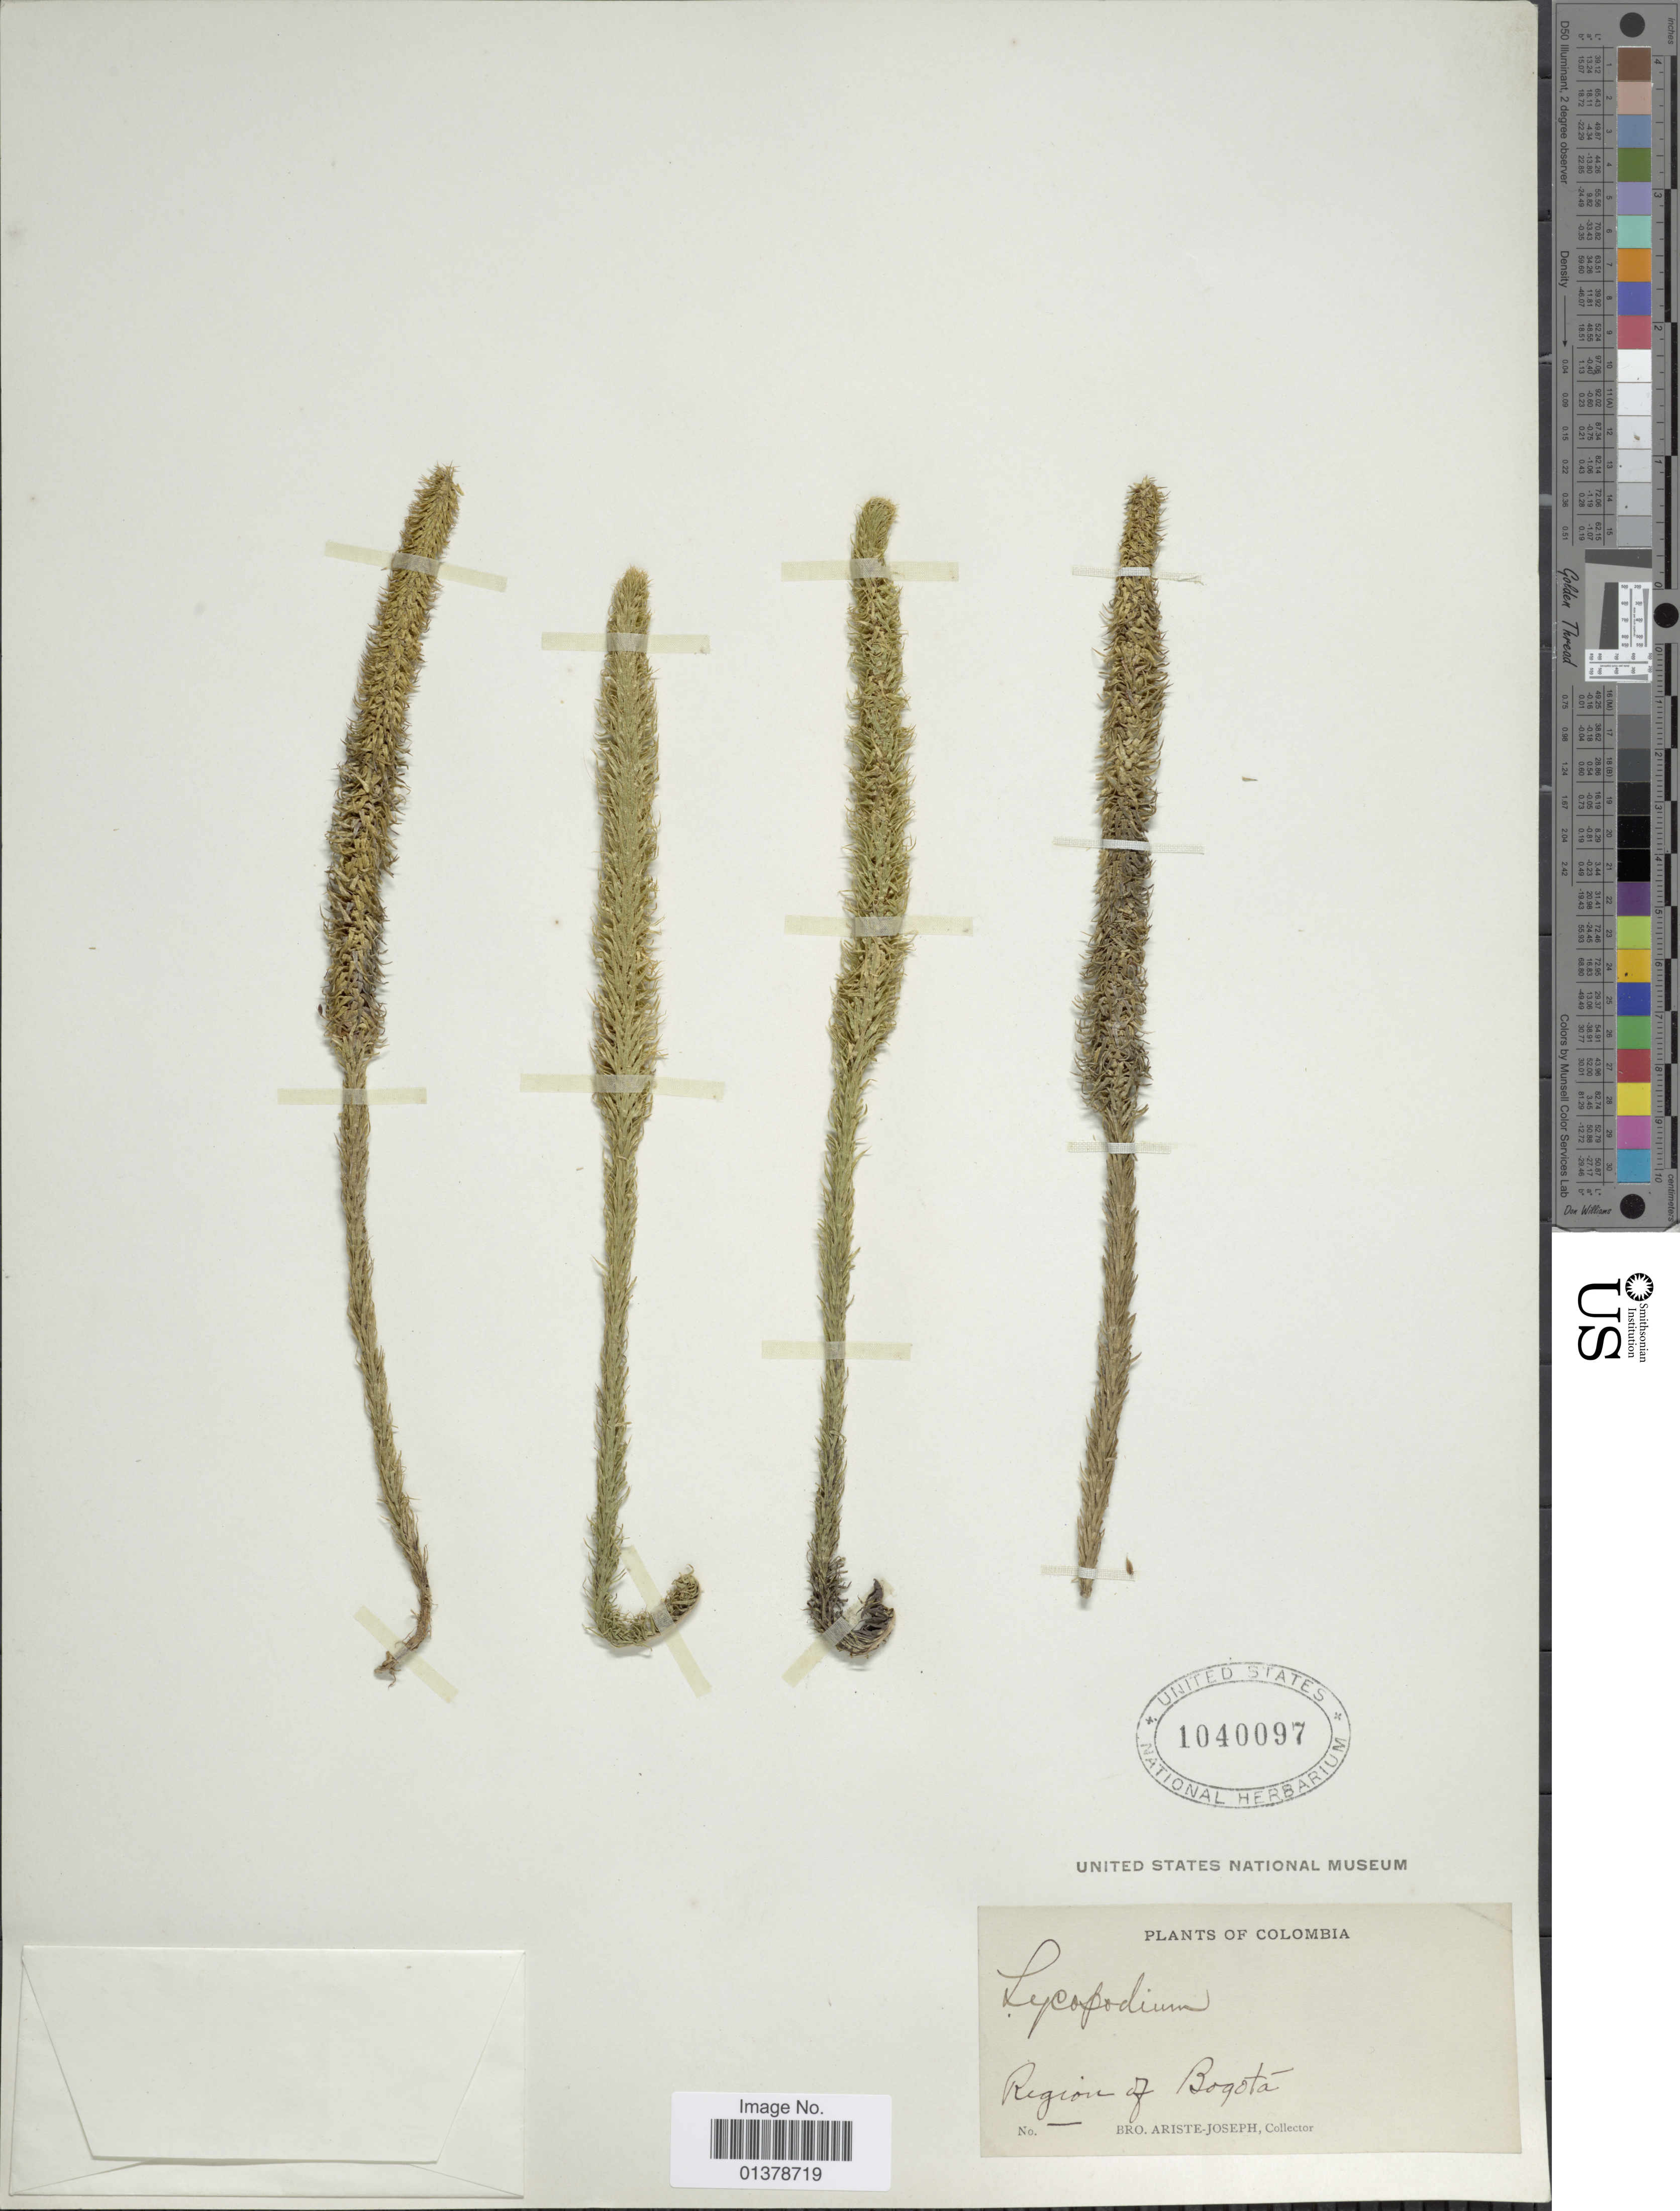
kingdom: Plantae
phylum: Tracheophyta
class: Lycopodiopsida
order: Lycopodiales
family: Lycopodiaceae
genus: Lycopodiella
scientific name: Lycopodiella alopecuroides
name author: (L.) Cranfill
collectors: Bro. Ariste-Joseph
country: Colombia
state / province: Bogota D.C.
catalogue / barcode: US 1040097